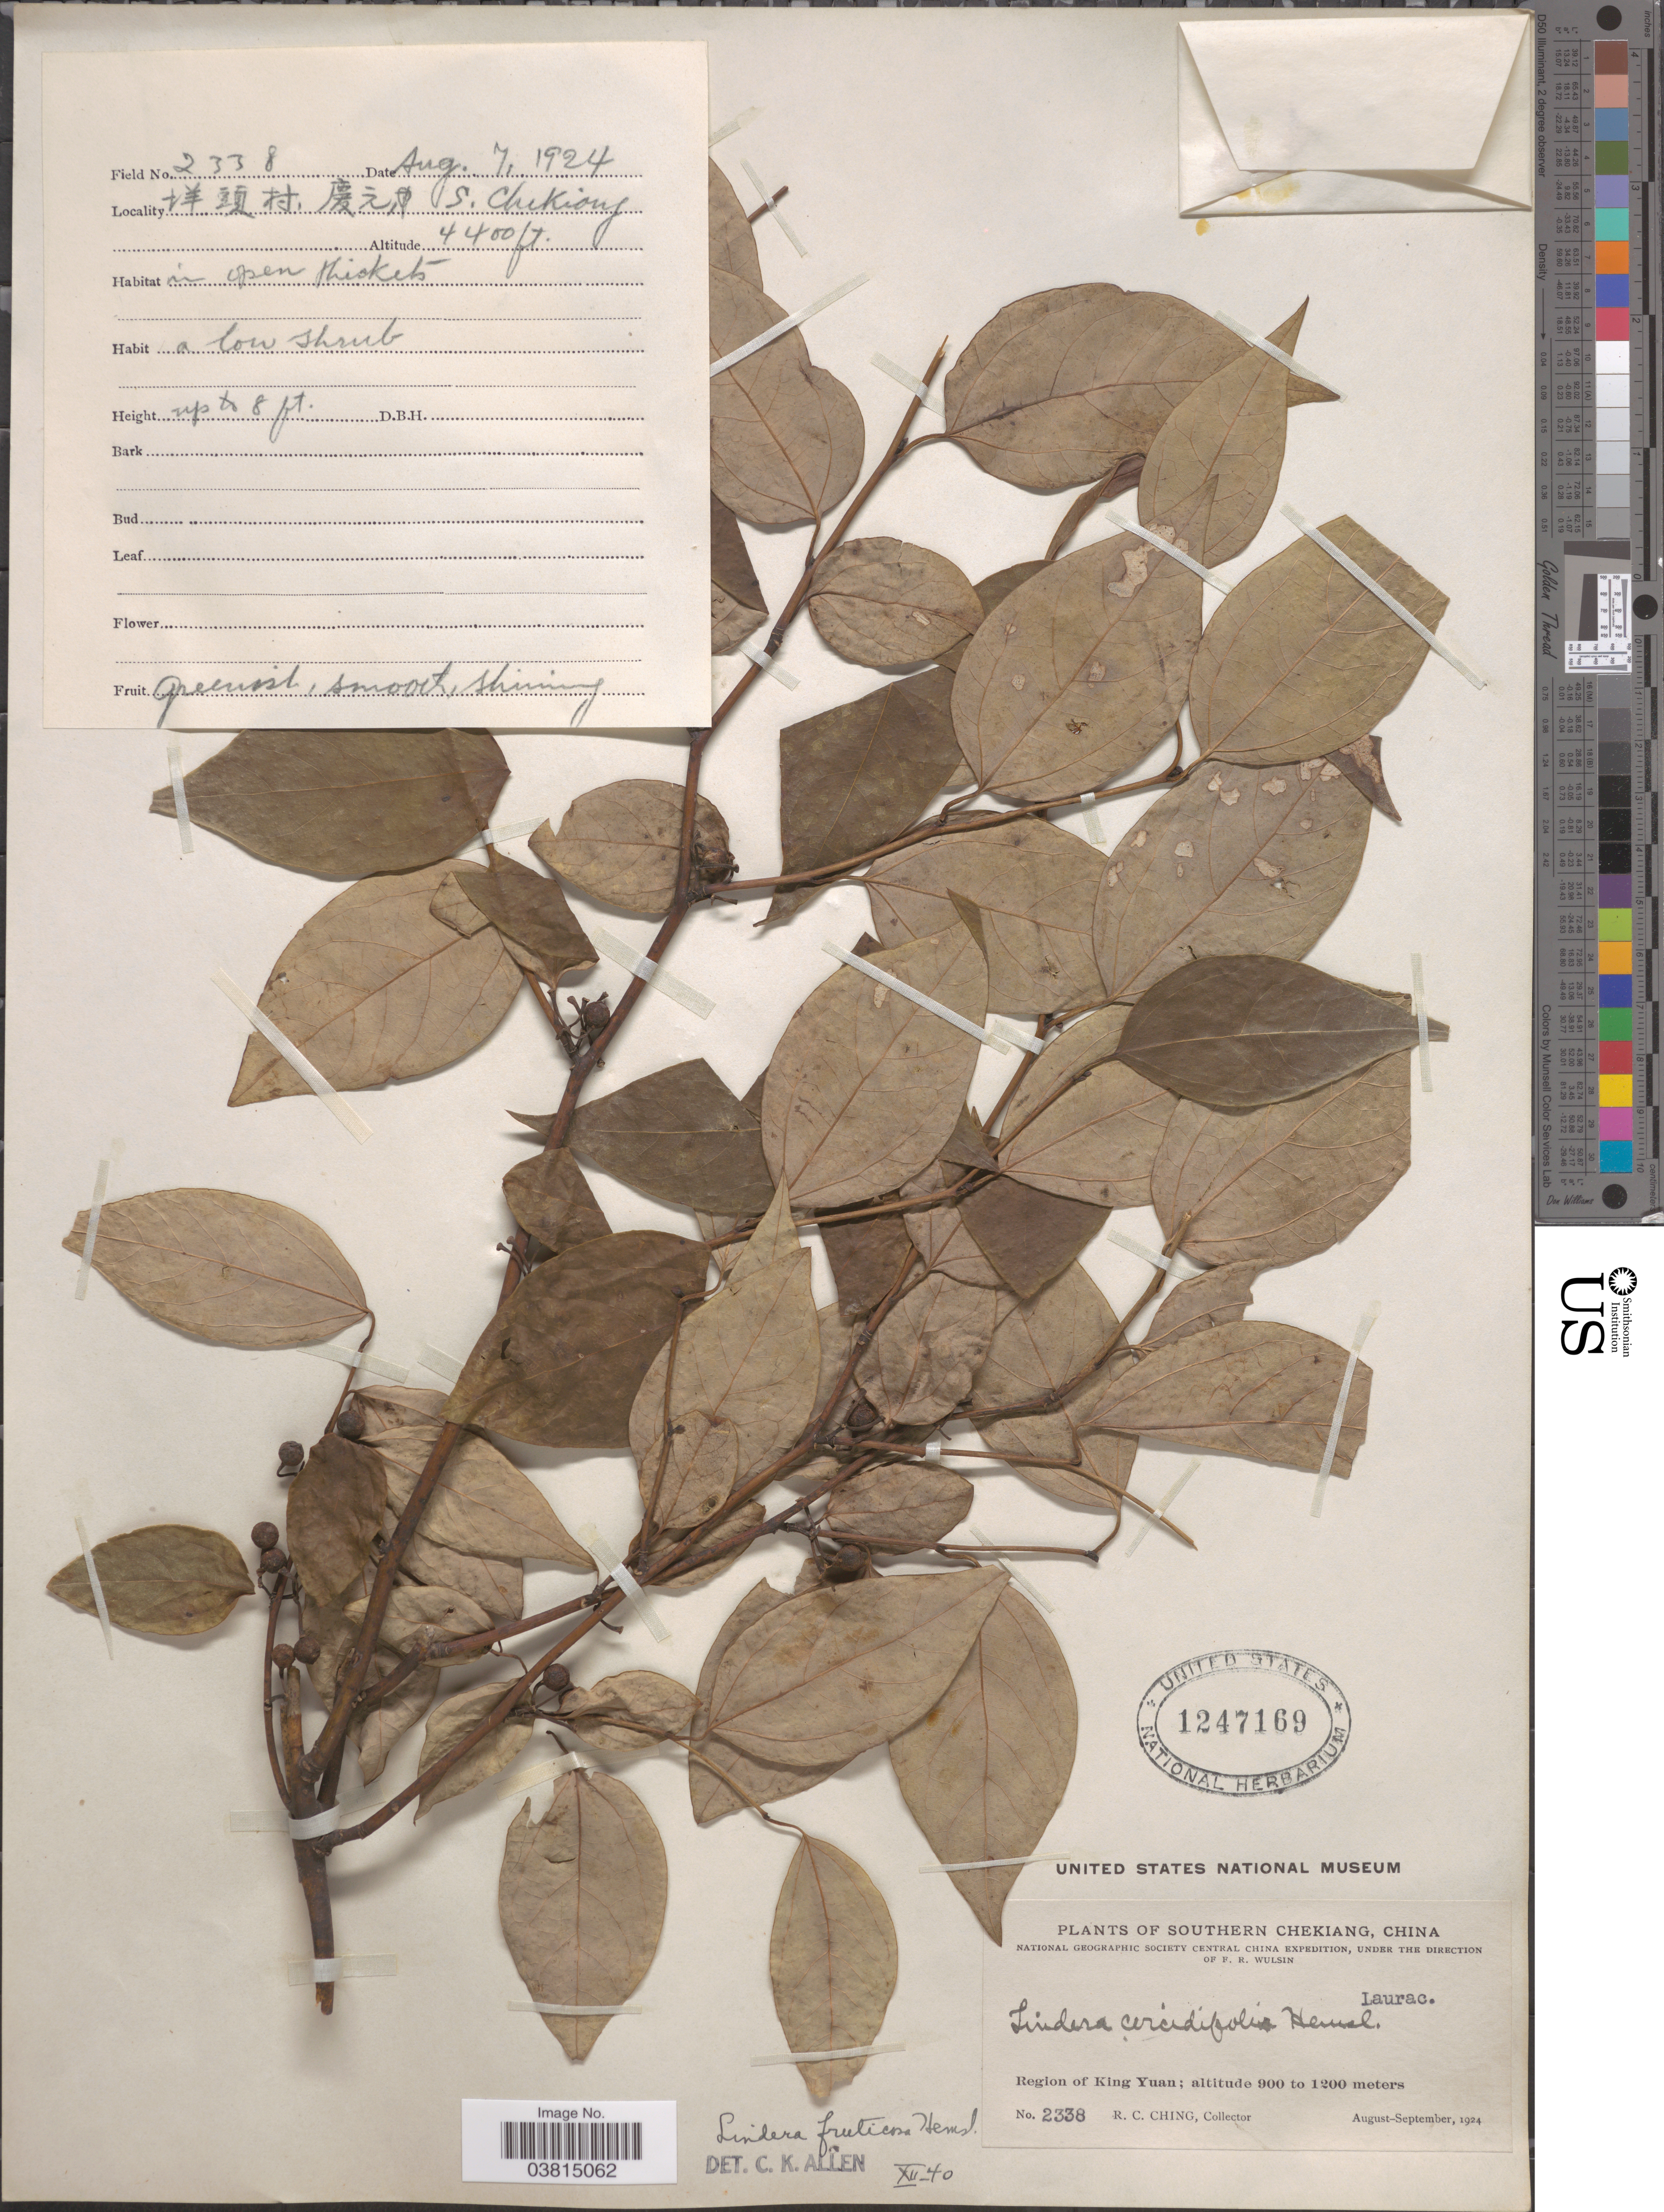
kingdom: Plantae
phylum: Tracheophyta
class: Magnoliopsida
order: Laurales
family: Lauraceae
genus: Lindera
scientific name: Lindera fruticosa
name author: Hemsl.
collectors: R. C. Ching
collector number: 2338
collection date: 1924-08-07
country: China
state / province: Zhejiang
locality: Southern Chekiang. Region of King Yuan. X. S. Chekiang.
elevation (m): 1341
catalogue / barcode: US 1247169